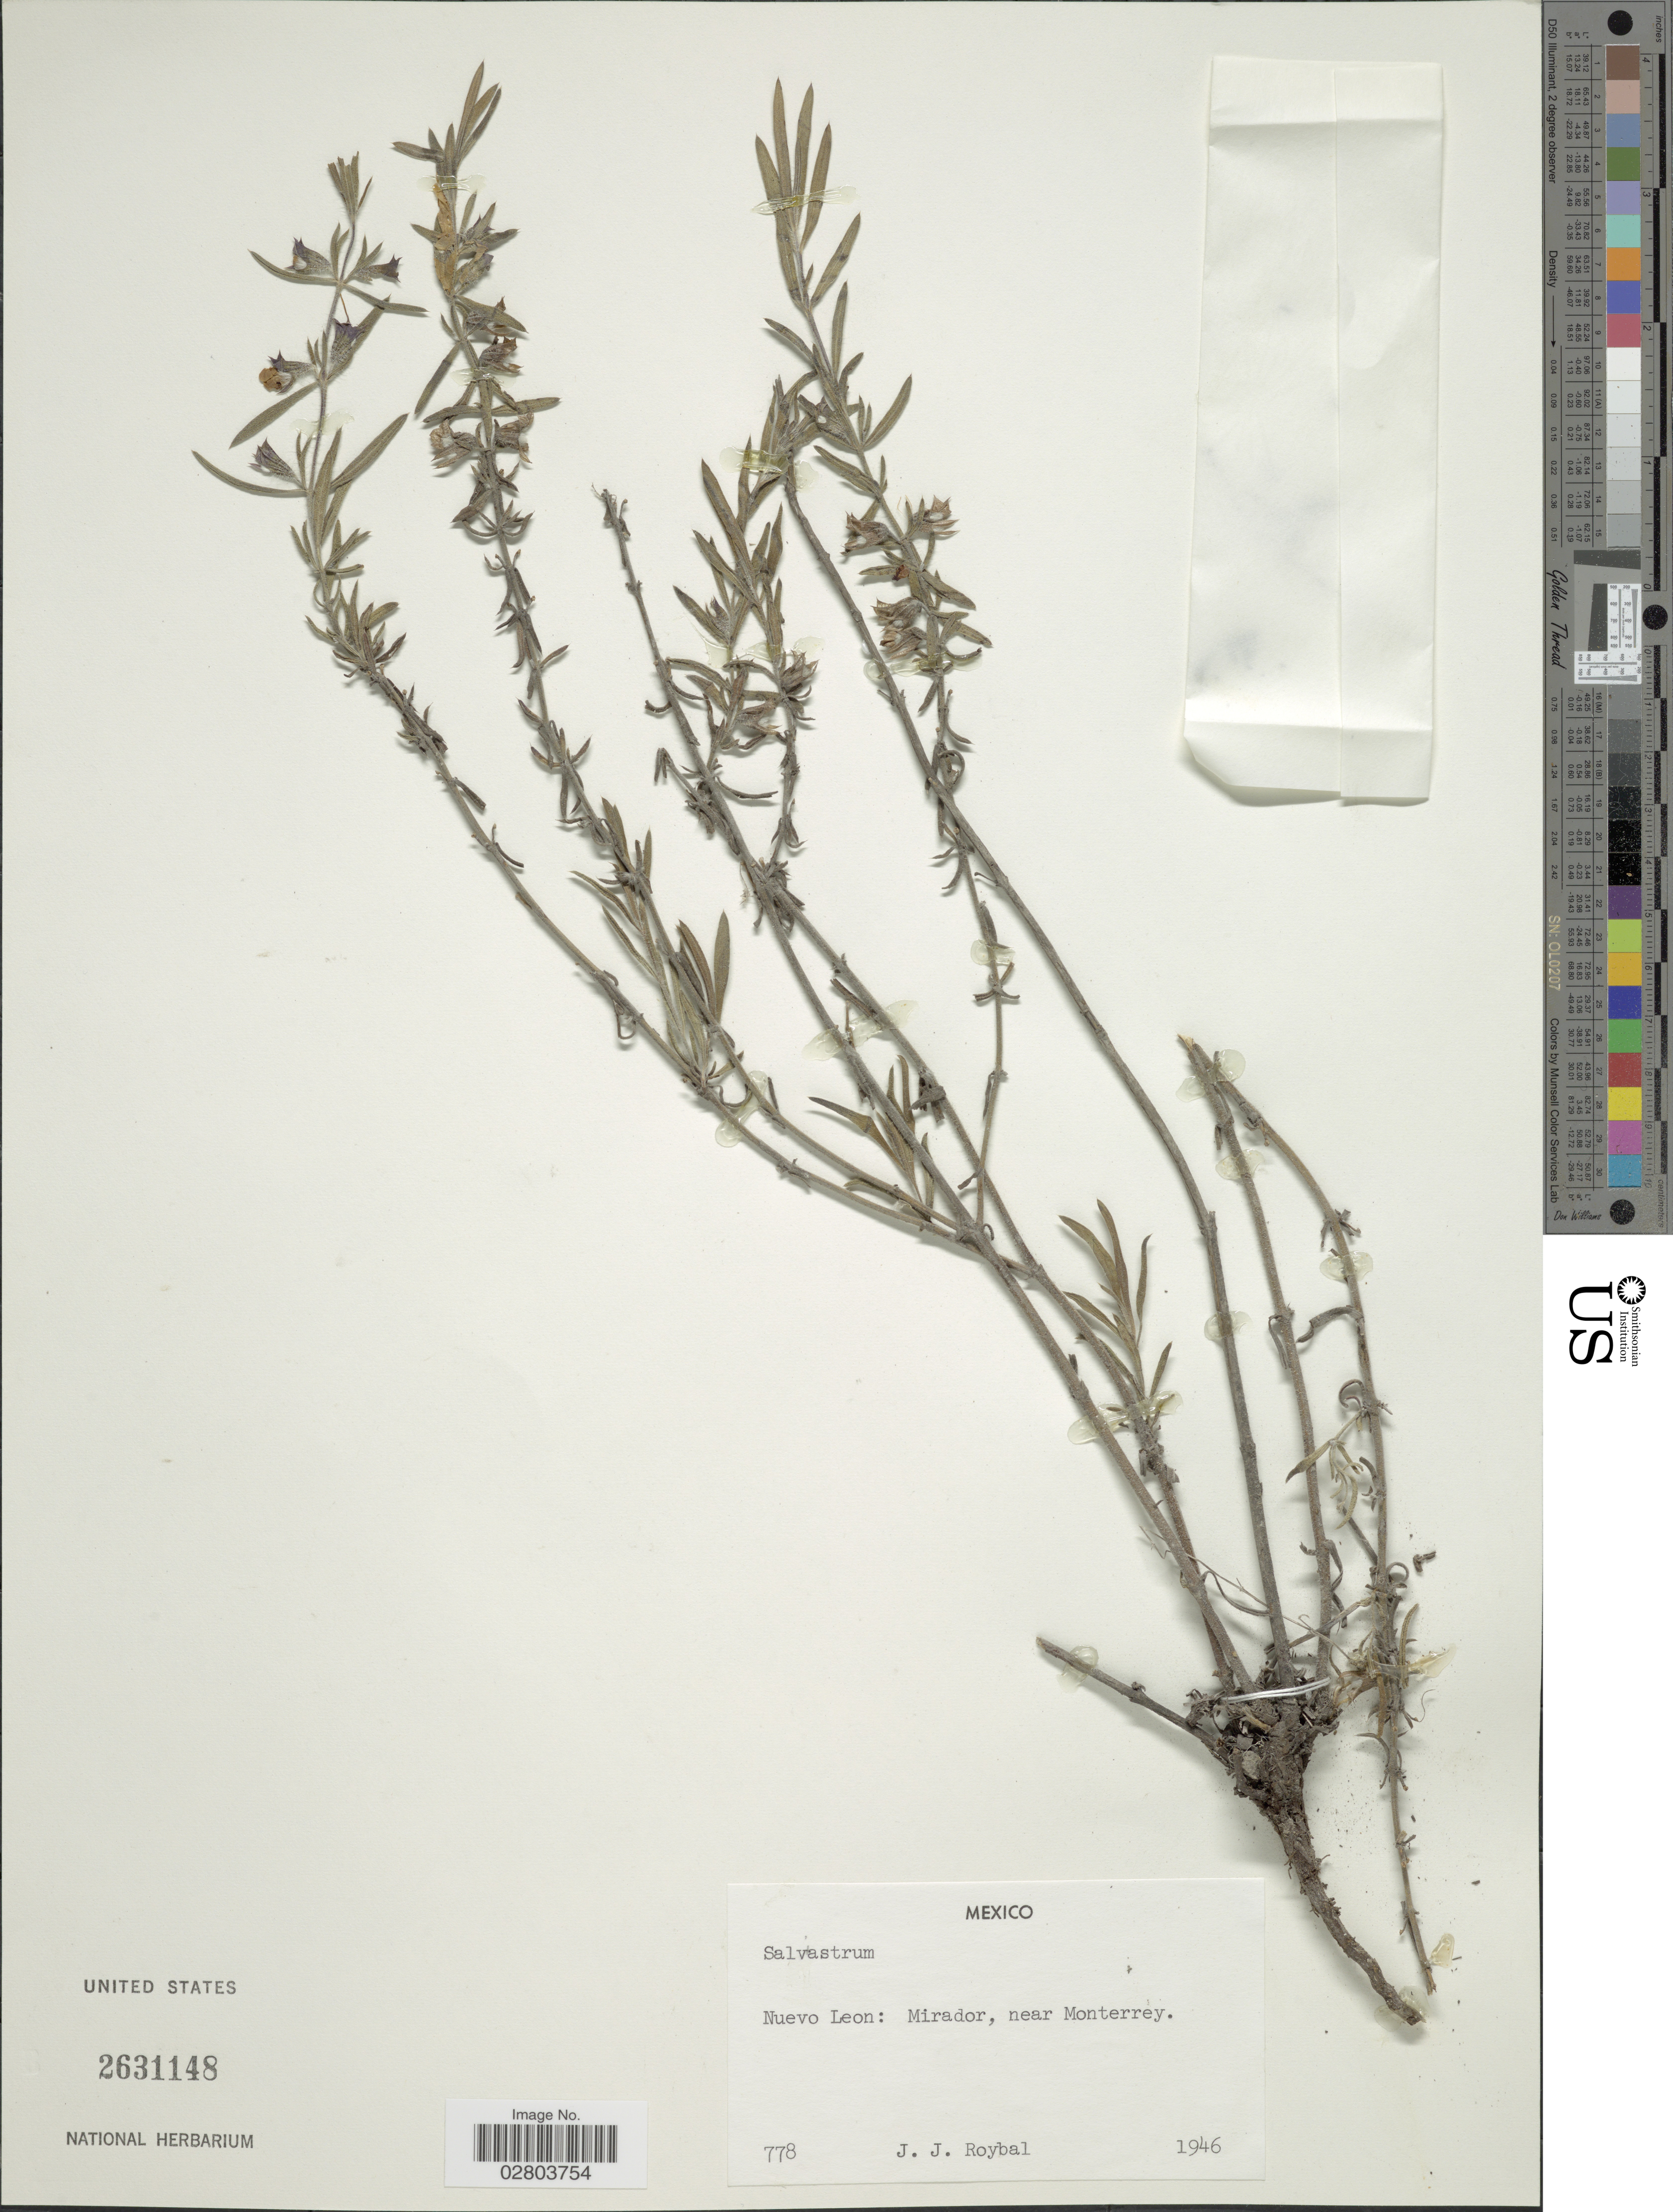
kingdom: Plantae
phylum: Tracheophyta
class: Magnoliopsida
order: Lamiales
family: Lamiaceae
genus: Salvia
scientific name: Salvia sp.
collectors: J. J. Roybal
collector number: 778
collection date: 1946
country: Mexico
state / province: Nuevo León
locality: Nuevo Leon: Mirador, near Monterrey.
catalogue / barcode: US 2631148